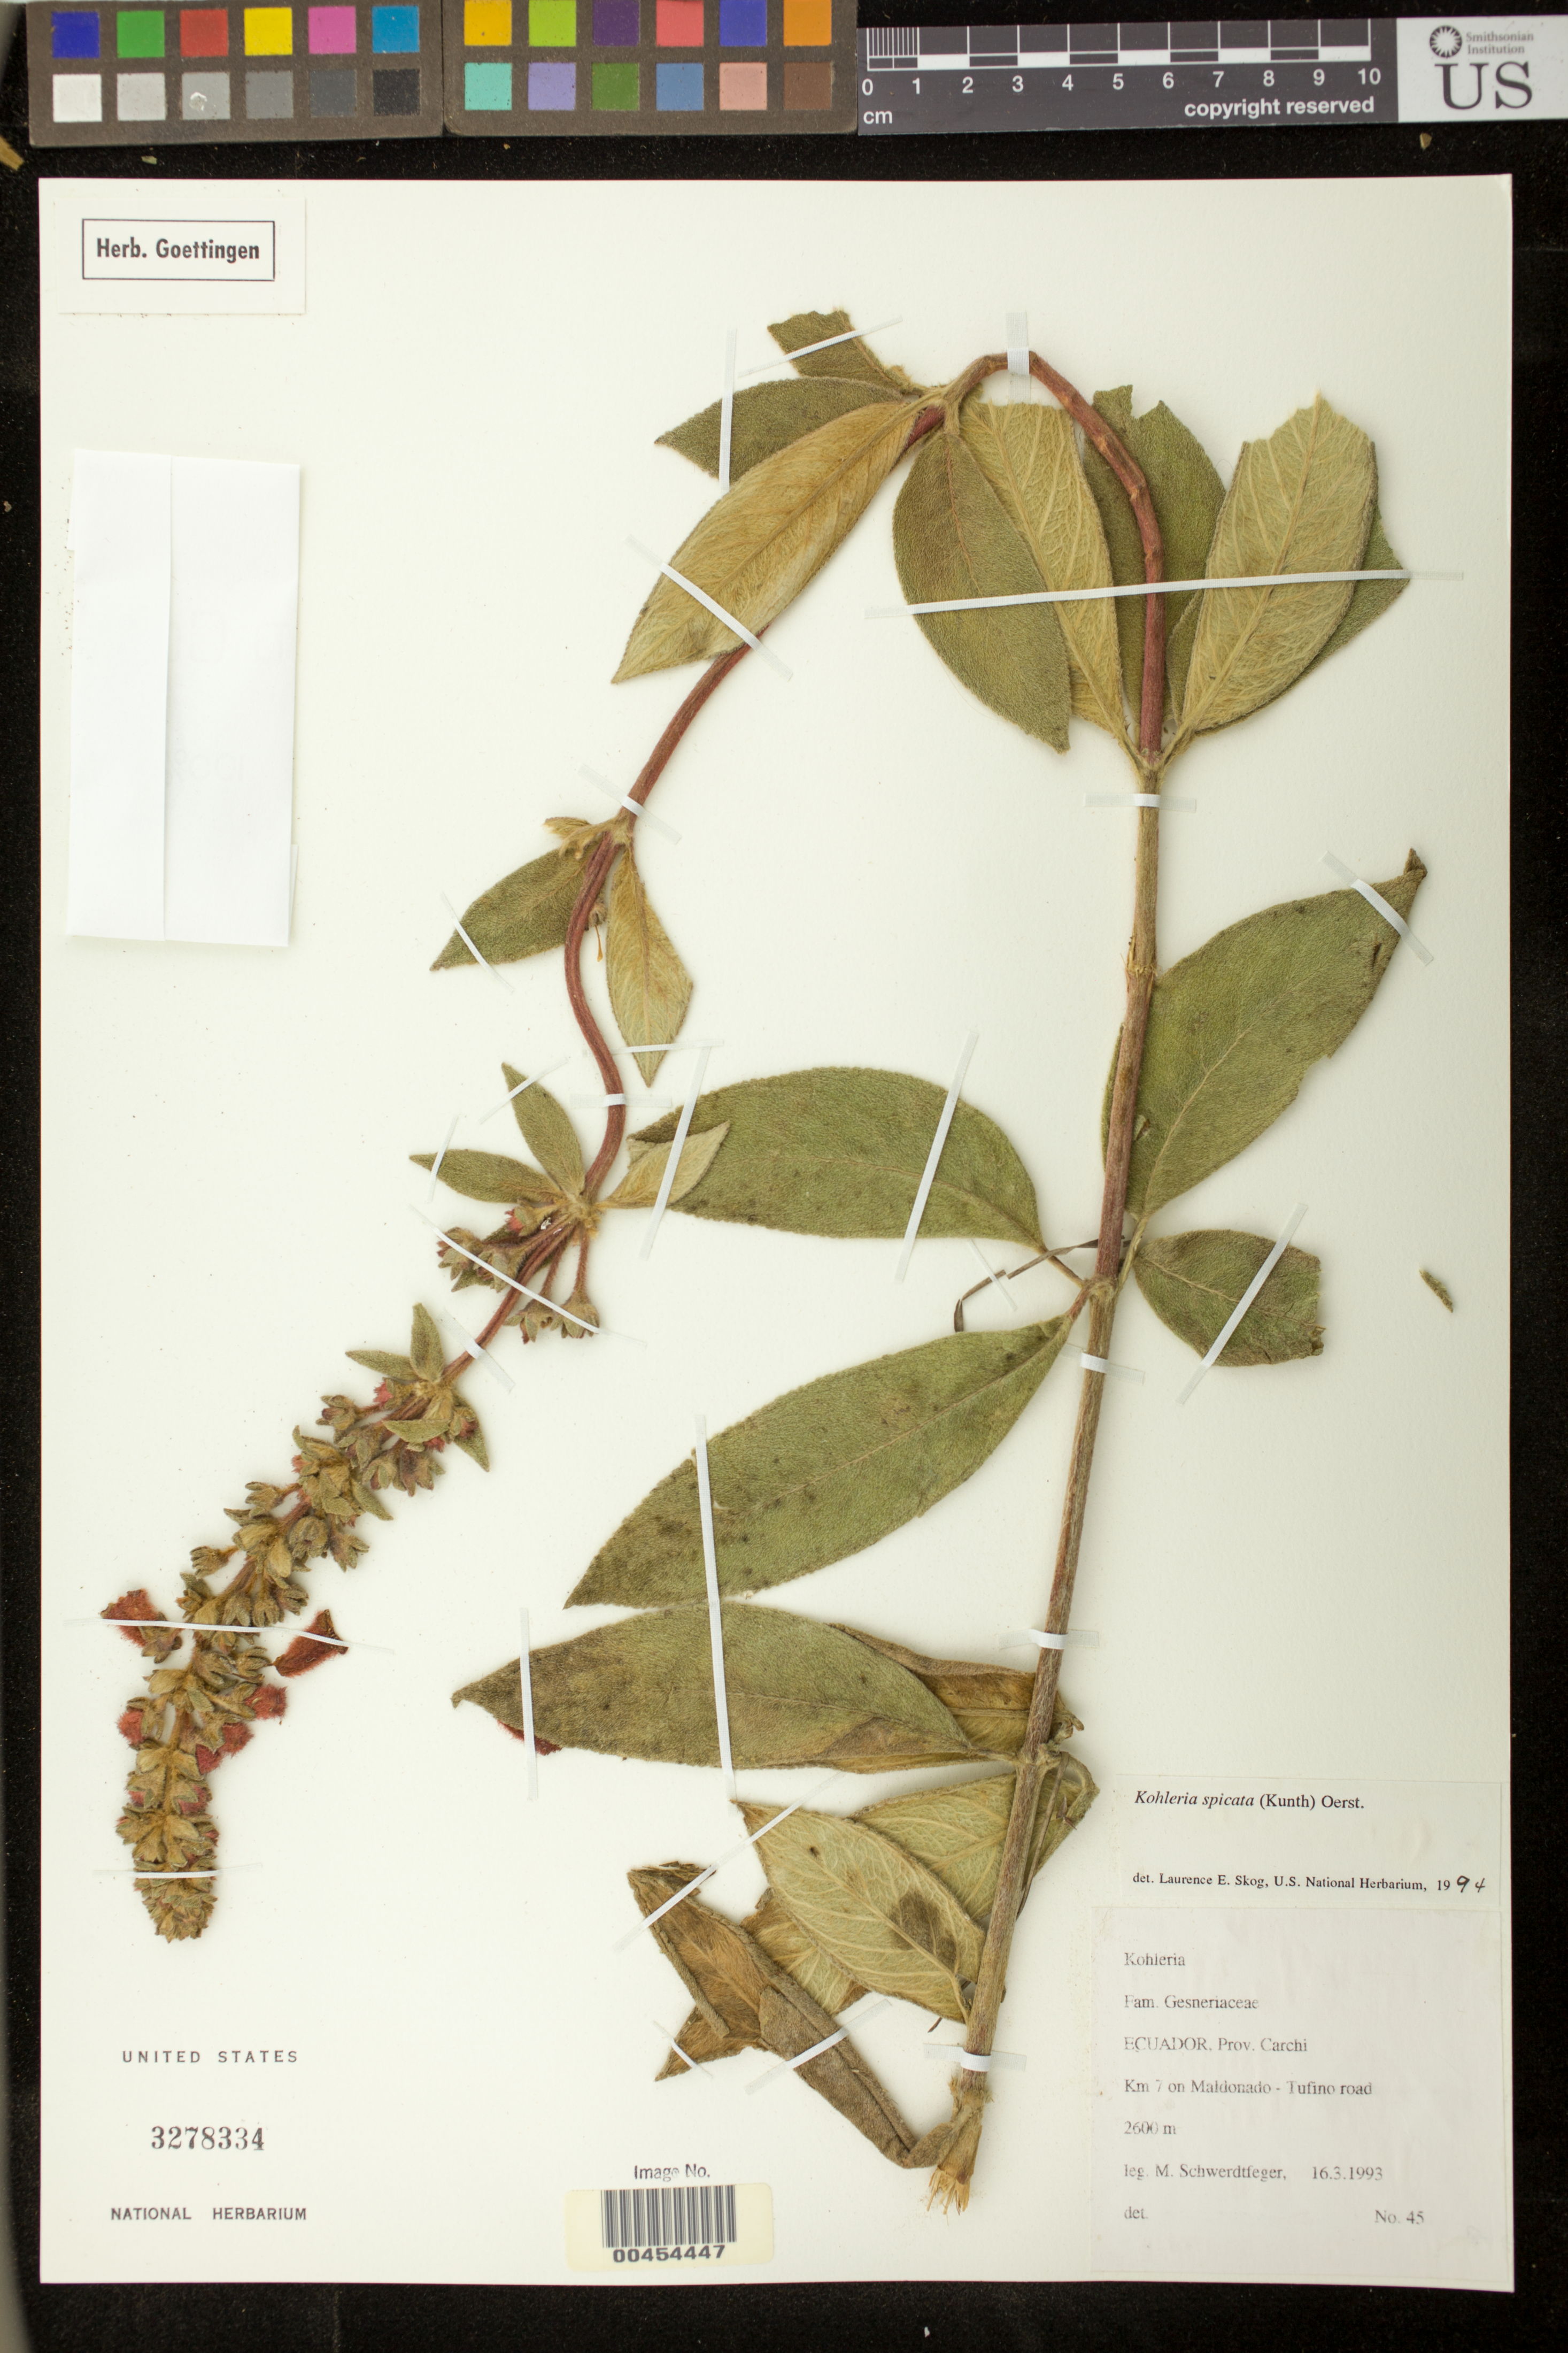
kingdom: Plantae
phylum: Tracheophyta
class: Magnoliopsida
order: Lamiales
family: Gesneriaceae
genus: Kohleria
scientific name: Kohleria spicata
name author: (Kunth) Oerst.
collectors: M. Schwerdtfeger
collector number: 45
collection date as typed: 16 Mar 1993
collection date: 1993-03-16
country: Ecuador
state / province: Carchi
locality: Maldonado - Tufino road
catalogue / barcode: US 3278334